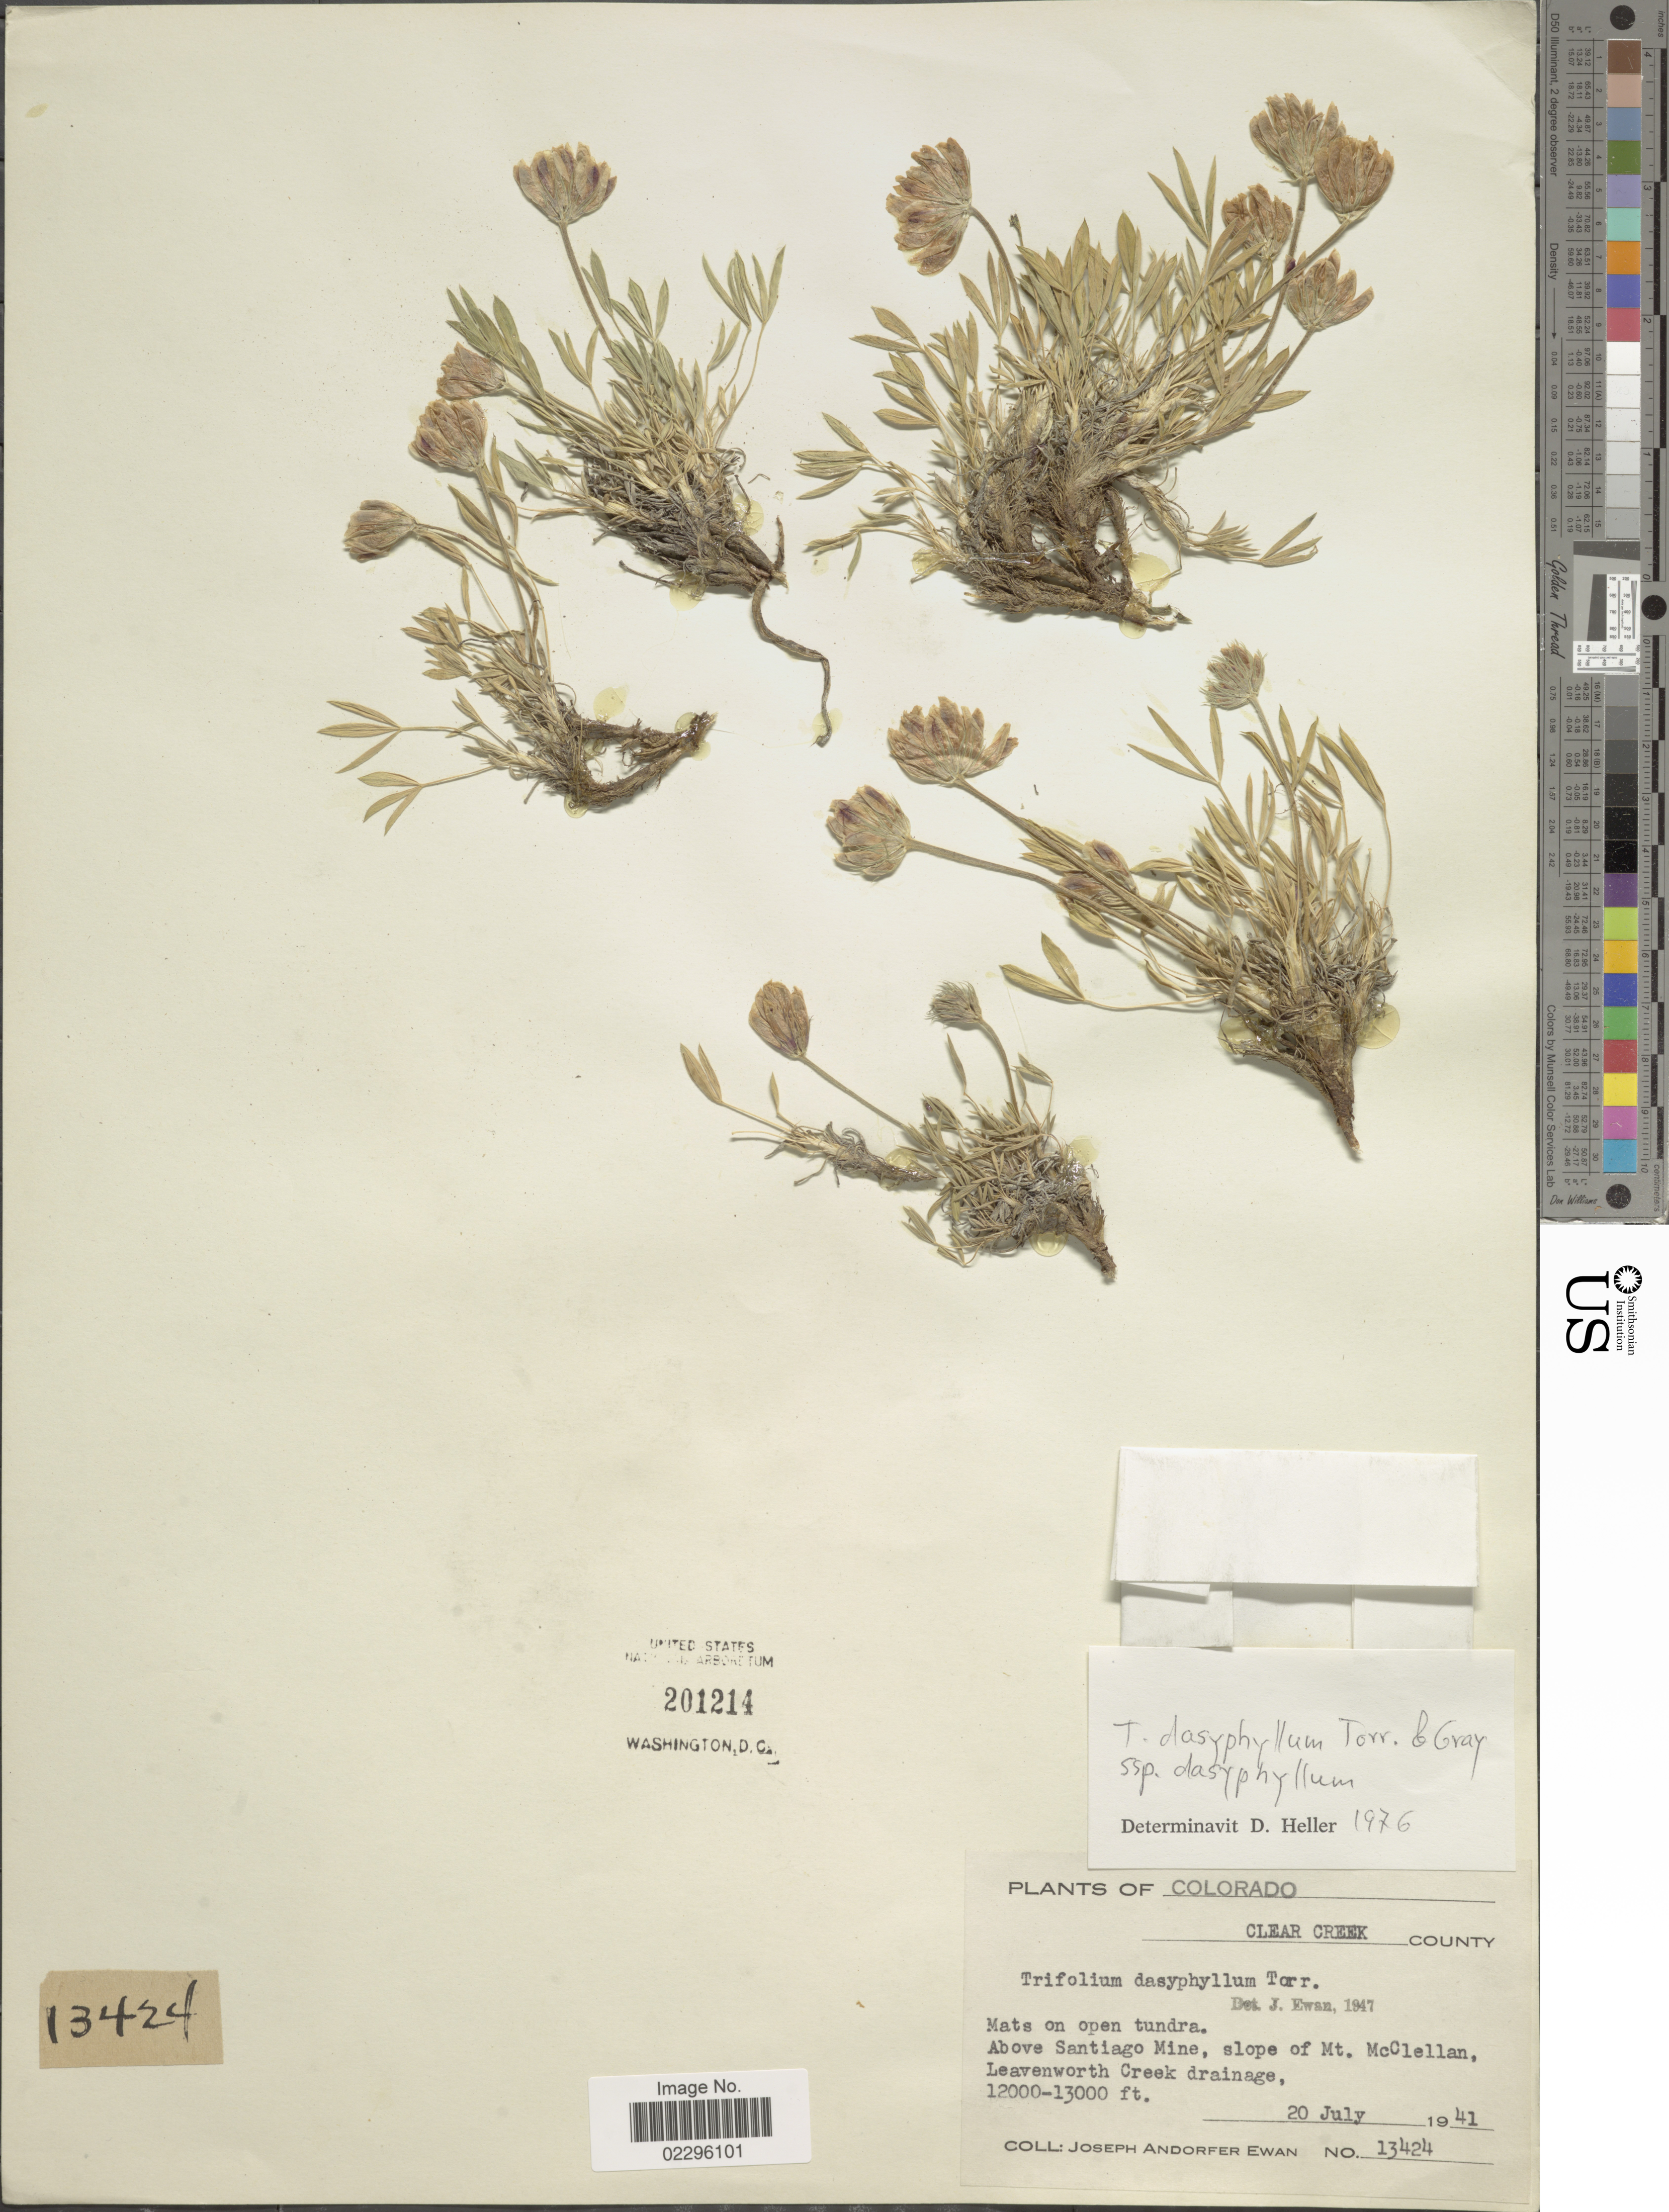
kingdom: Plantae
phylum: Tracheophyta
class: Magnoliopsida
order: Fabales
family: Fabaceae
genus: Trifolium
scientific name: Trifolium dasyphyllum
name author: Torr. & A. Gray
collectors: J. A. Ewan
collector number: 13424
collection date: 1941-07-20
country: United States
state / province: Colorado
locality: Clear Creek County, above Santiago Mine, slope of Mt. McClellan, Leavenworh Creek drainage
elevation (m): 3658